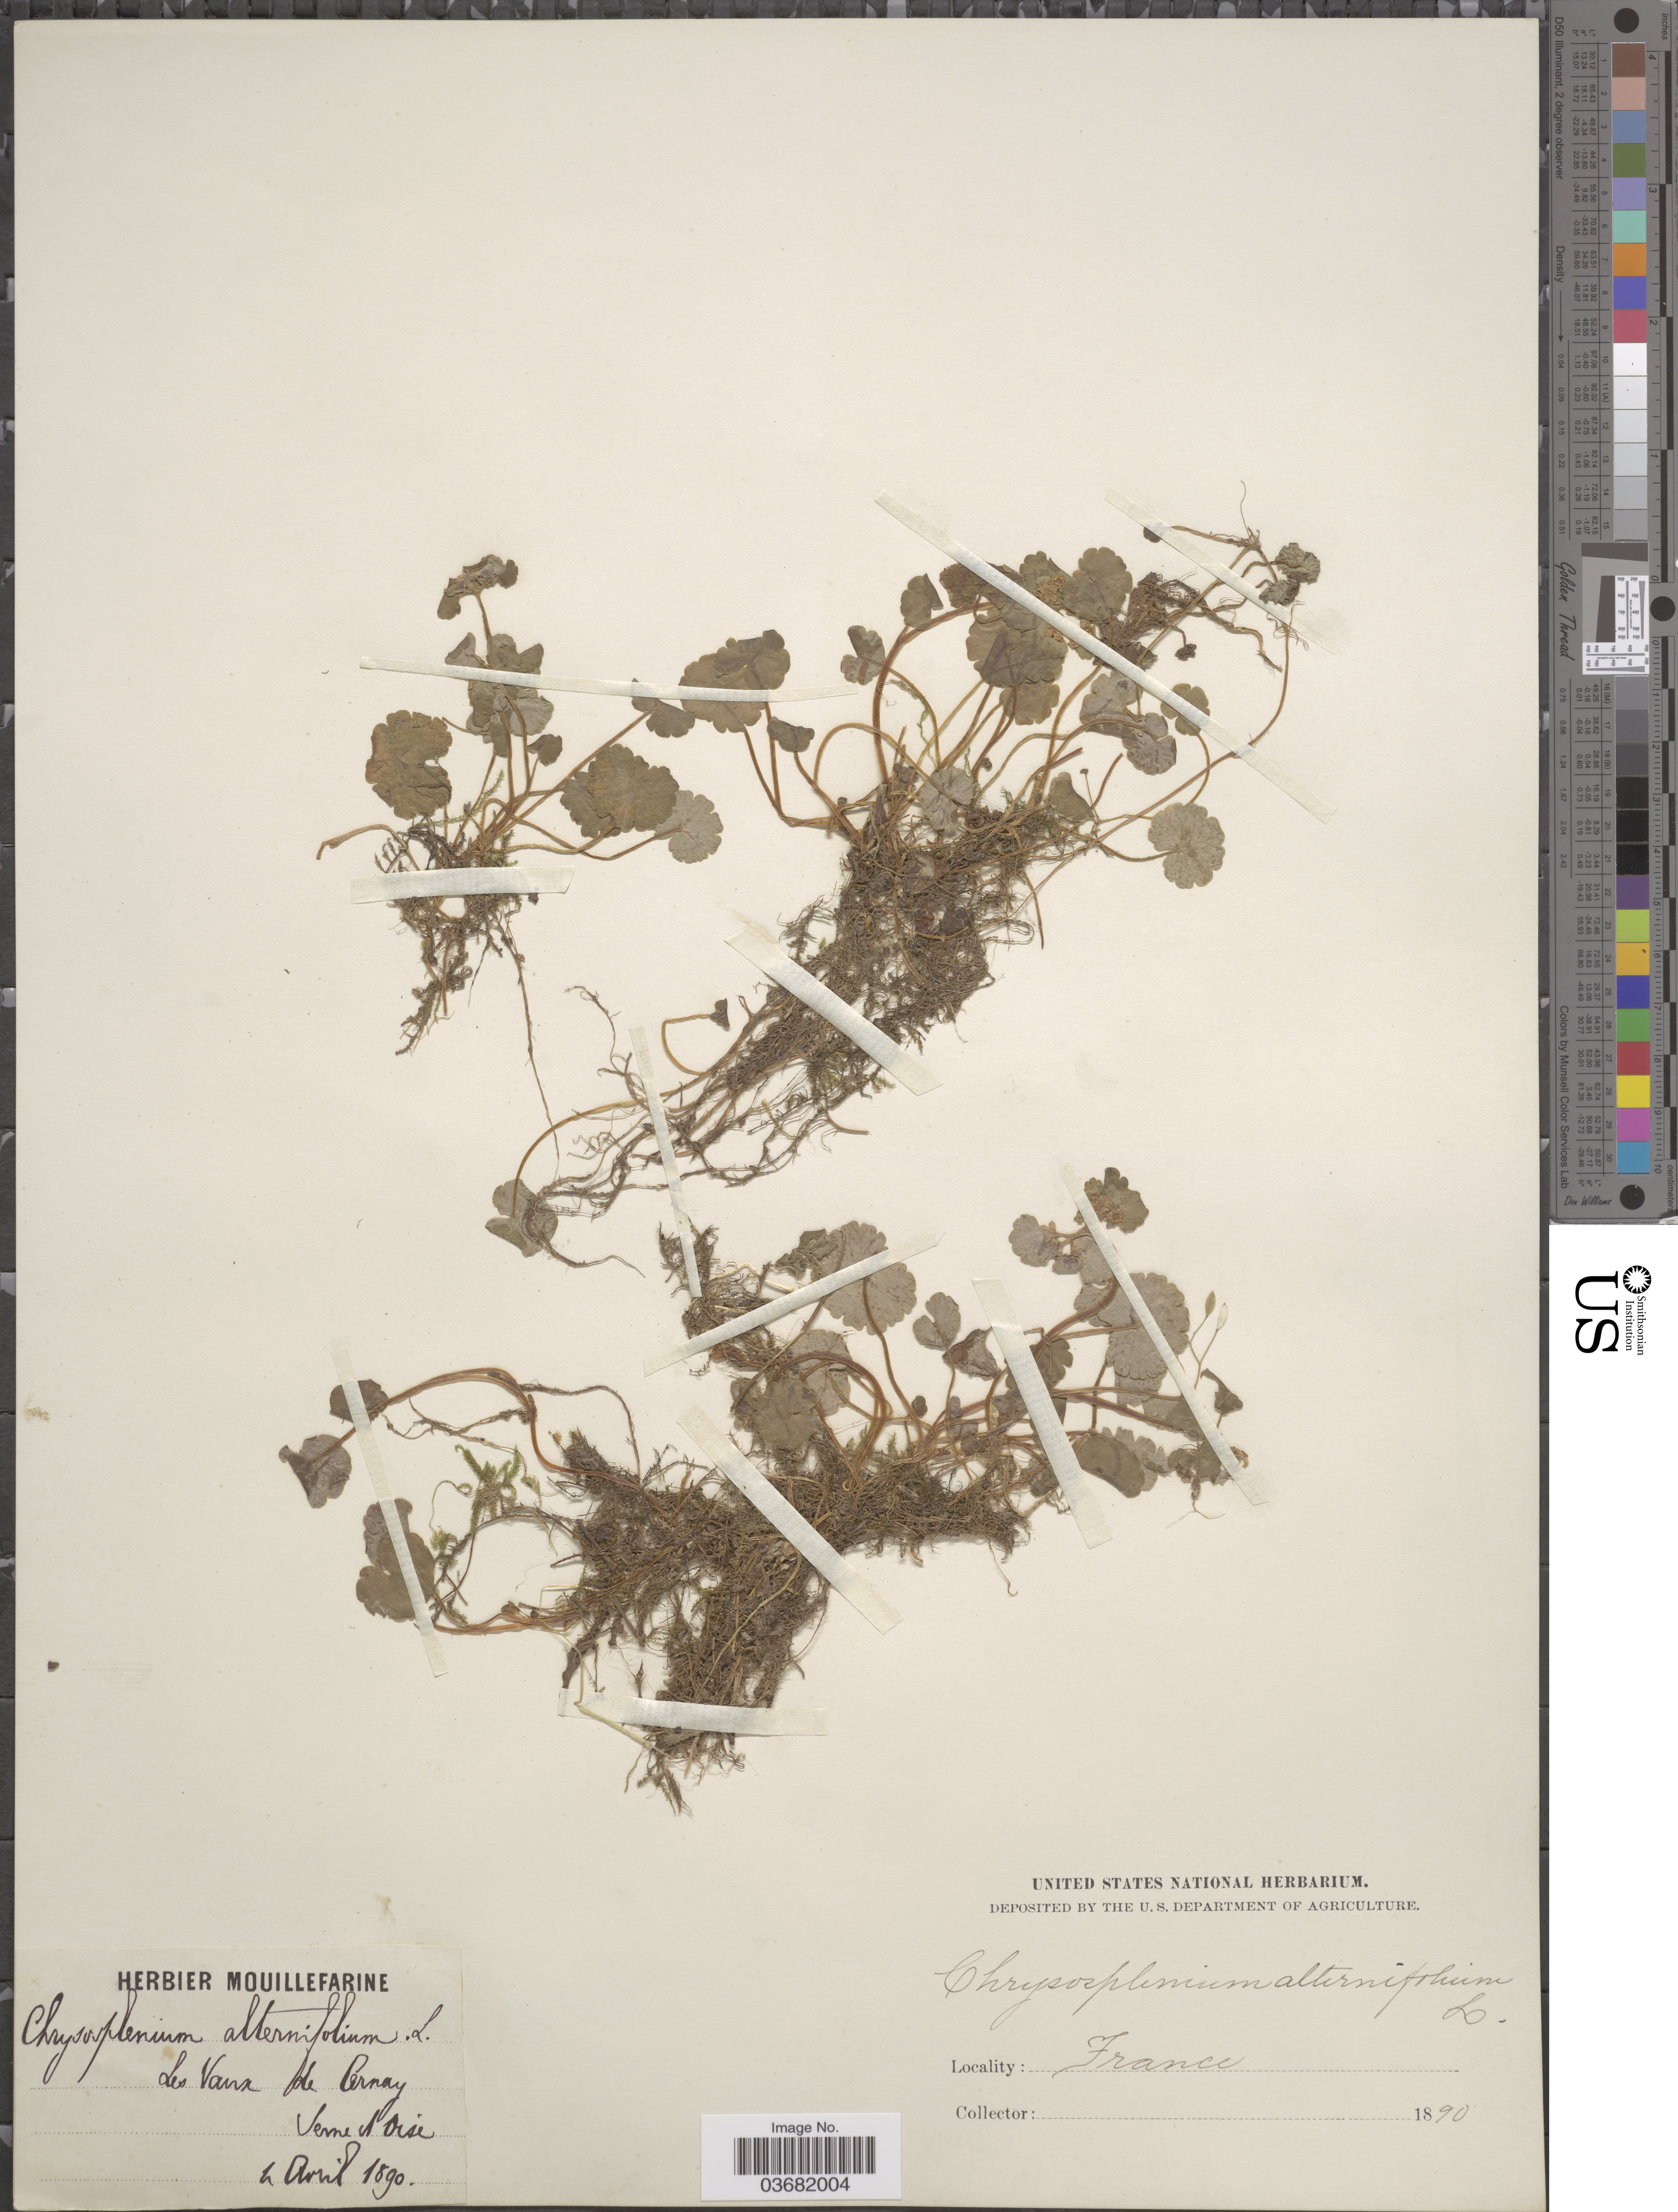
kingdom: Plantae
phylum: Tracheophyta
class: Magnoliopsida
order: Saxifragales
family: Saxifragaceae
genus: Chrysosplenium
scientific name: Chrysosplenium alternifolium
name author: L.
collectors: ex herb. Mouillefarine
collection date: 1890-04-04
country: France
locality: Les Vaux de Cernay. Seine et Oise.